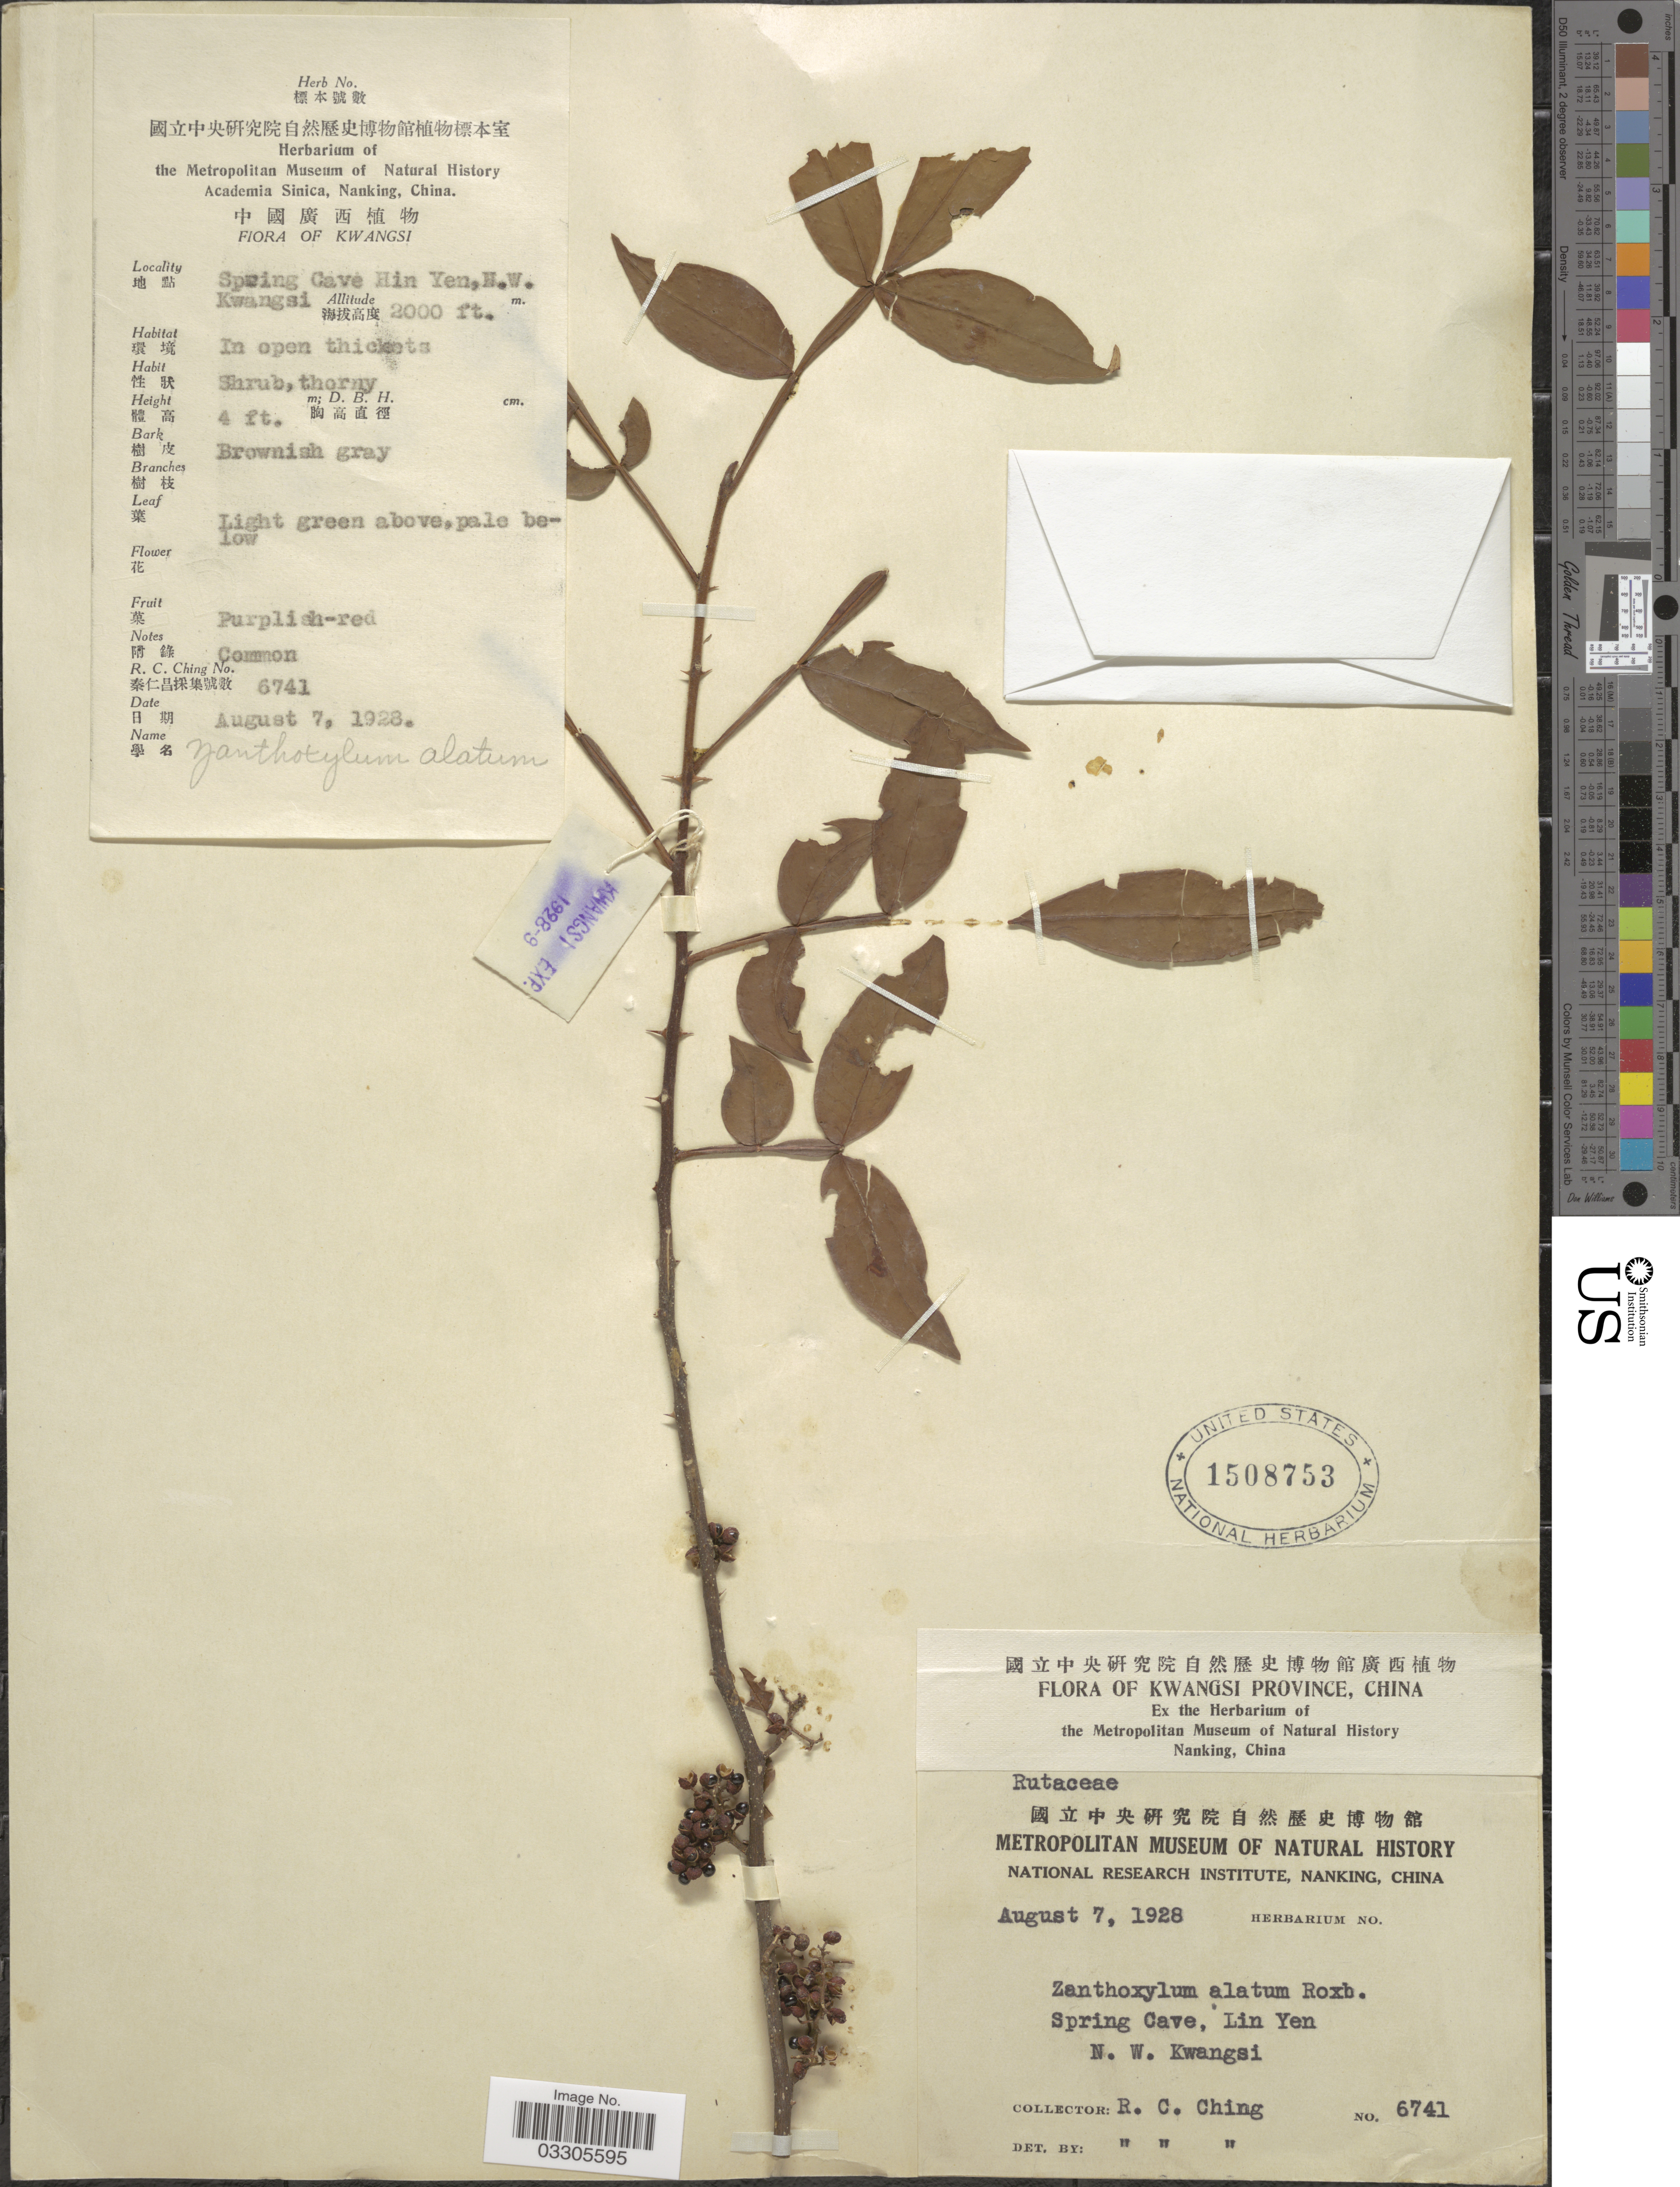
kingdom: Plantae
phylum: Tracheophyta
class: Magnoliopsida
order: Sapindales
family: Rutaceae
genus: Zanthoxylum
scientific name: Zanthoxylum armatum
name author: DC.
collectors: R. C. Ching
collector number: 6741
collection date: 1928-08-07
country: China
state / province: Guangxi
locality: Kwangsi Province, Spring Cave, Lin Yen, N.W. Kwangsi.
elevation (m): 610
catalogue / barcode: US 1508753